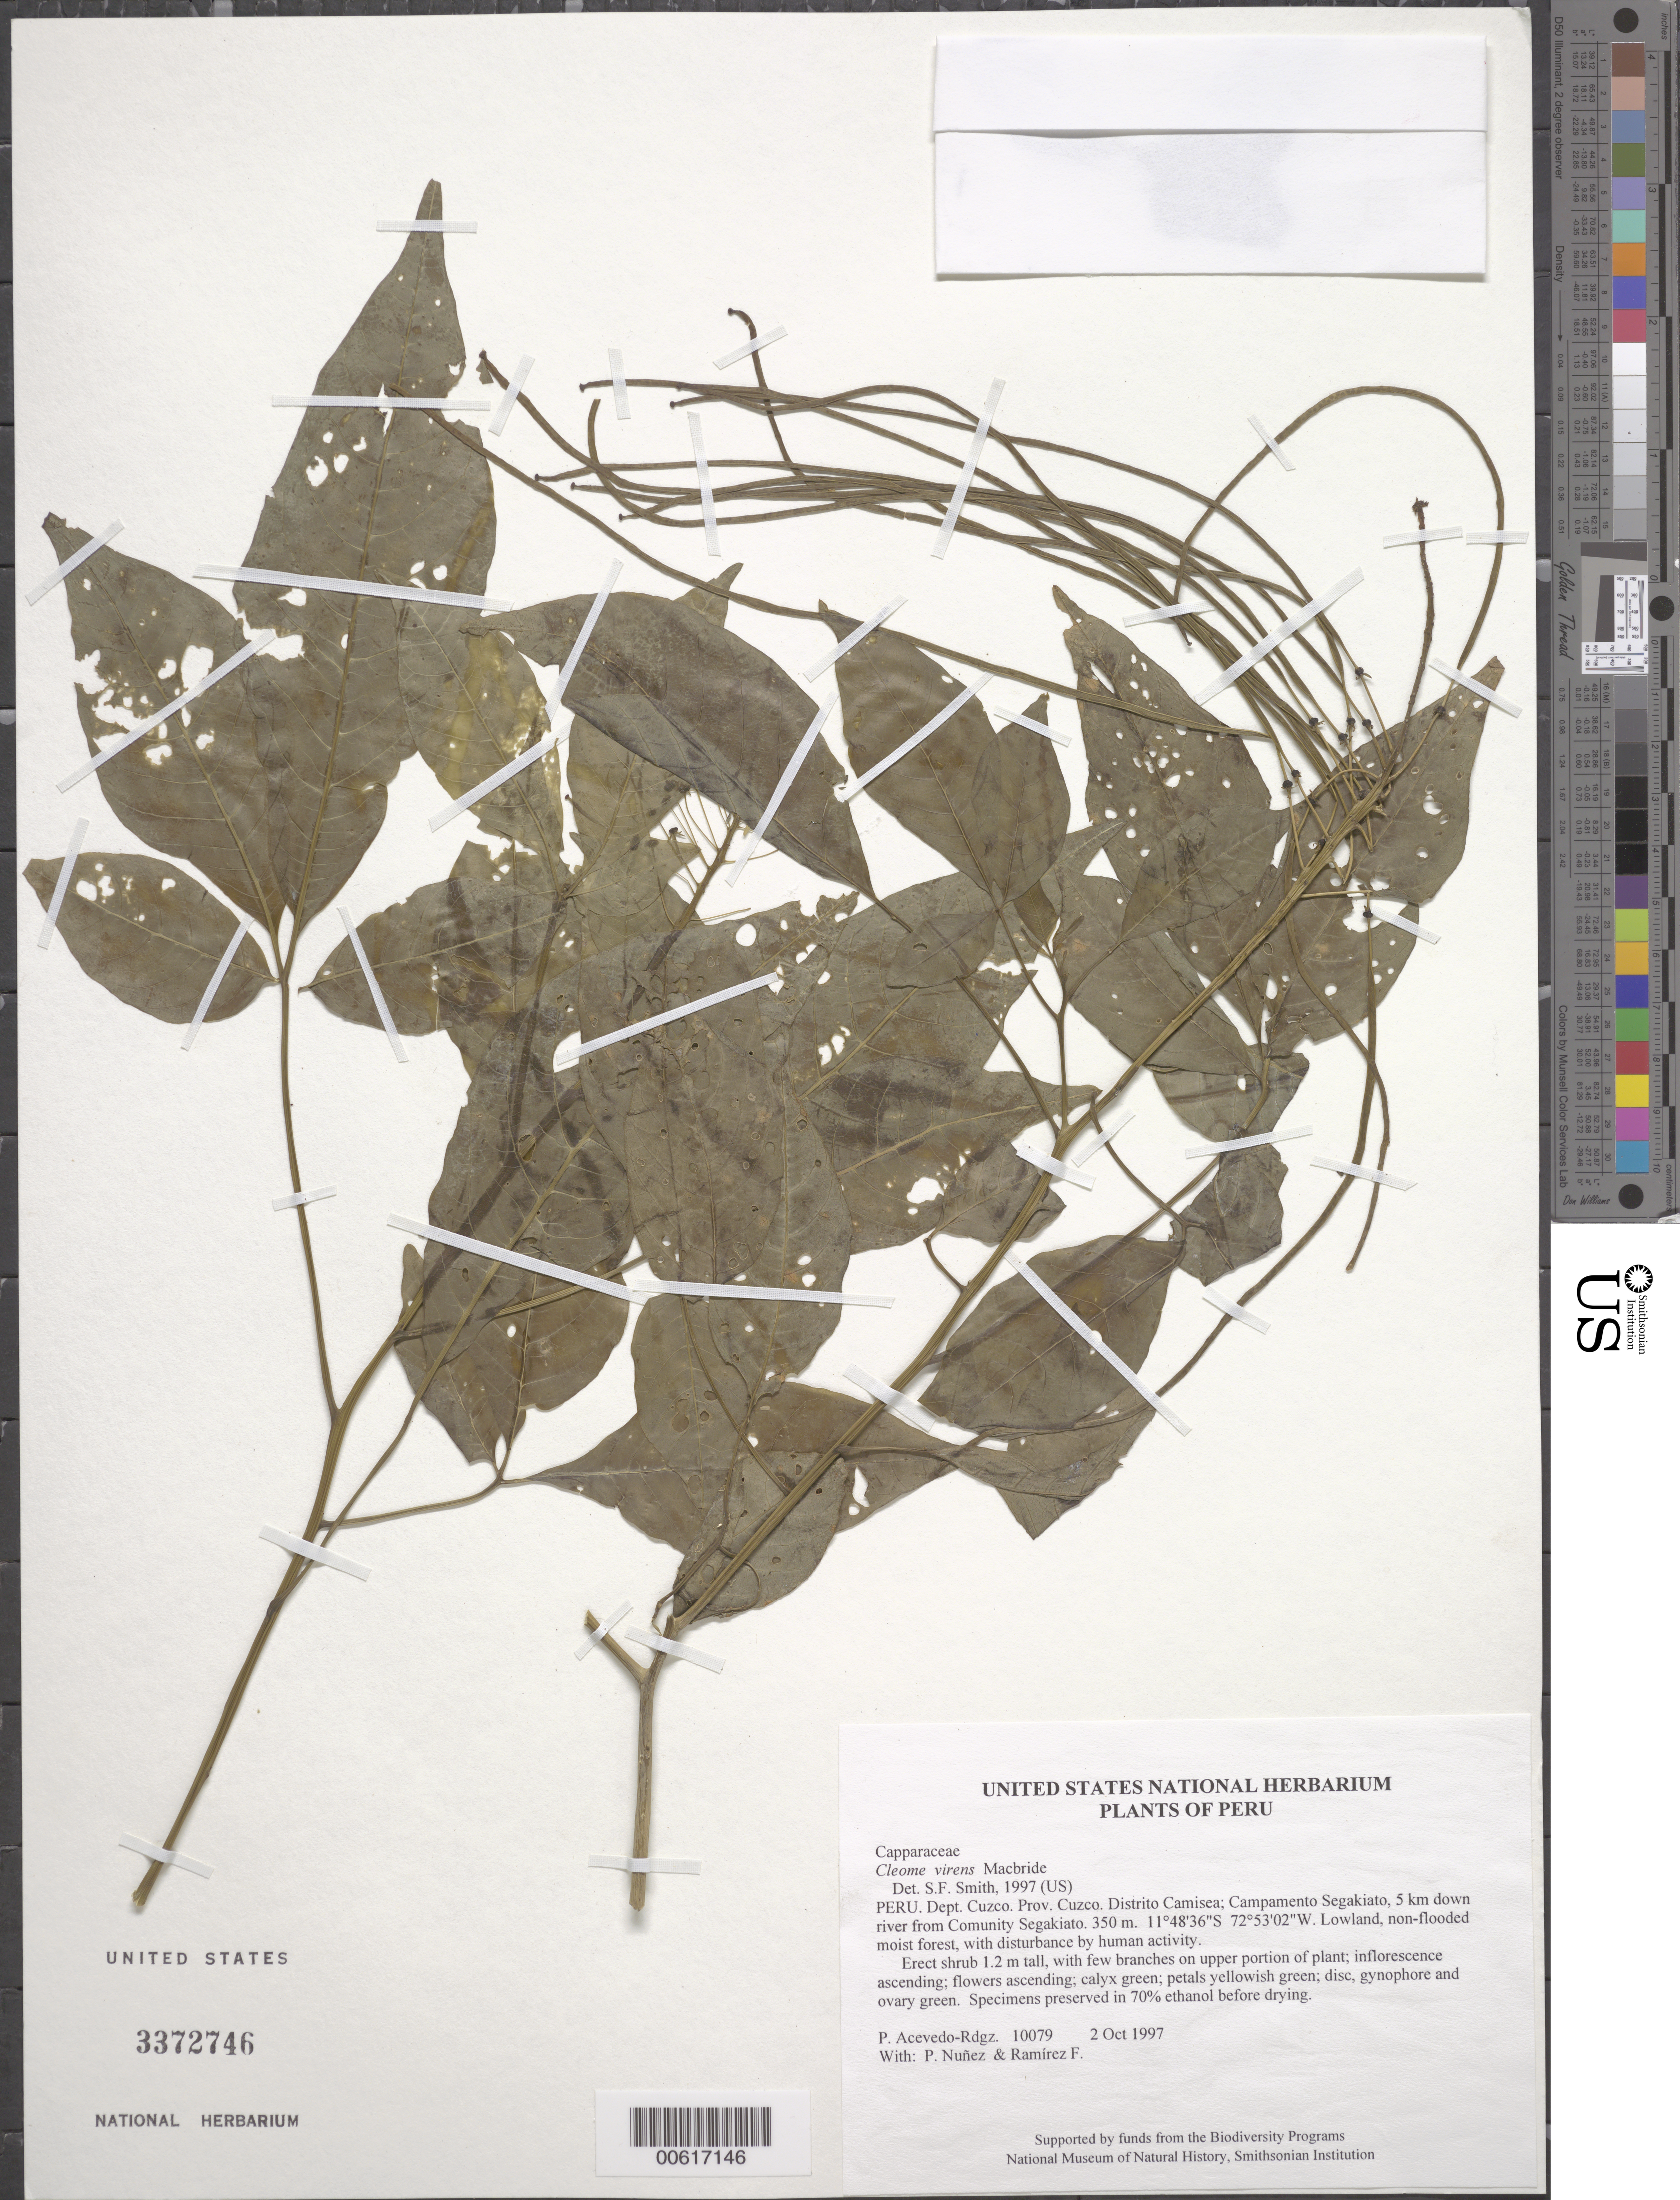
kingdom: Plantae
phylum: Tracheophyta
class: Magnoliopsida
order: Brassicales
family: Cleomaceae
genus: Tarenaya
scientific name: Tarenaya virens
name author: (J.F. Macbr.) Soares Neto & Roalson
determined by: Strong, M. T., (US), Smithsonian Institution - National Museum of Natural History (UNITED STATES)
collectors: P. Acevedo-Rodr., P. Nuñez V. & F. Ramirez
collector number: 10079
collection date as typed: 02 Oct 1997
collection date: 1997-10-02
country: Peru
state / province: Cusco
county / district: Cusco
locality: Distrito Camisea; Campamento Segakiato, 5 km down river from Comunity Segakiato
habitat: Lowland, non-flooded moist forest, with disturbance by human activity.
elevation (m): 350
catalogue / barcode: US 3372746